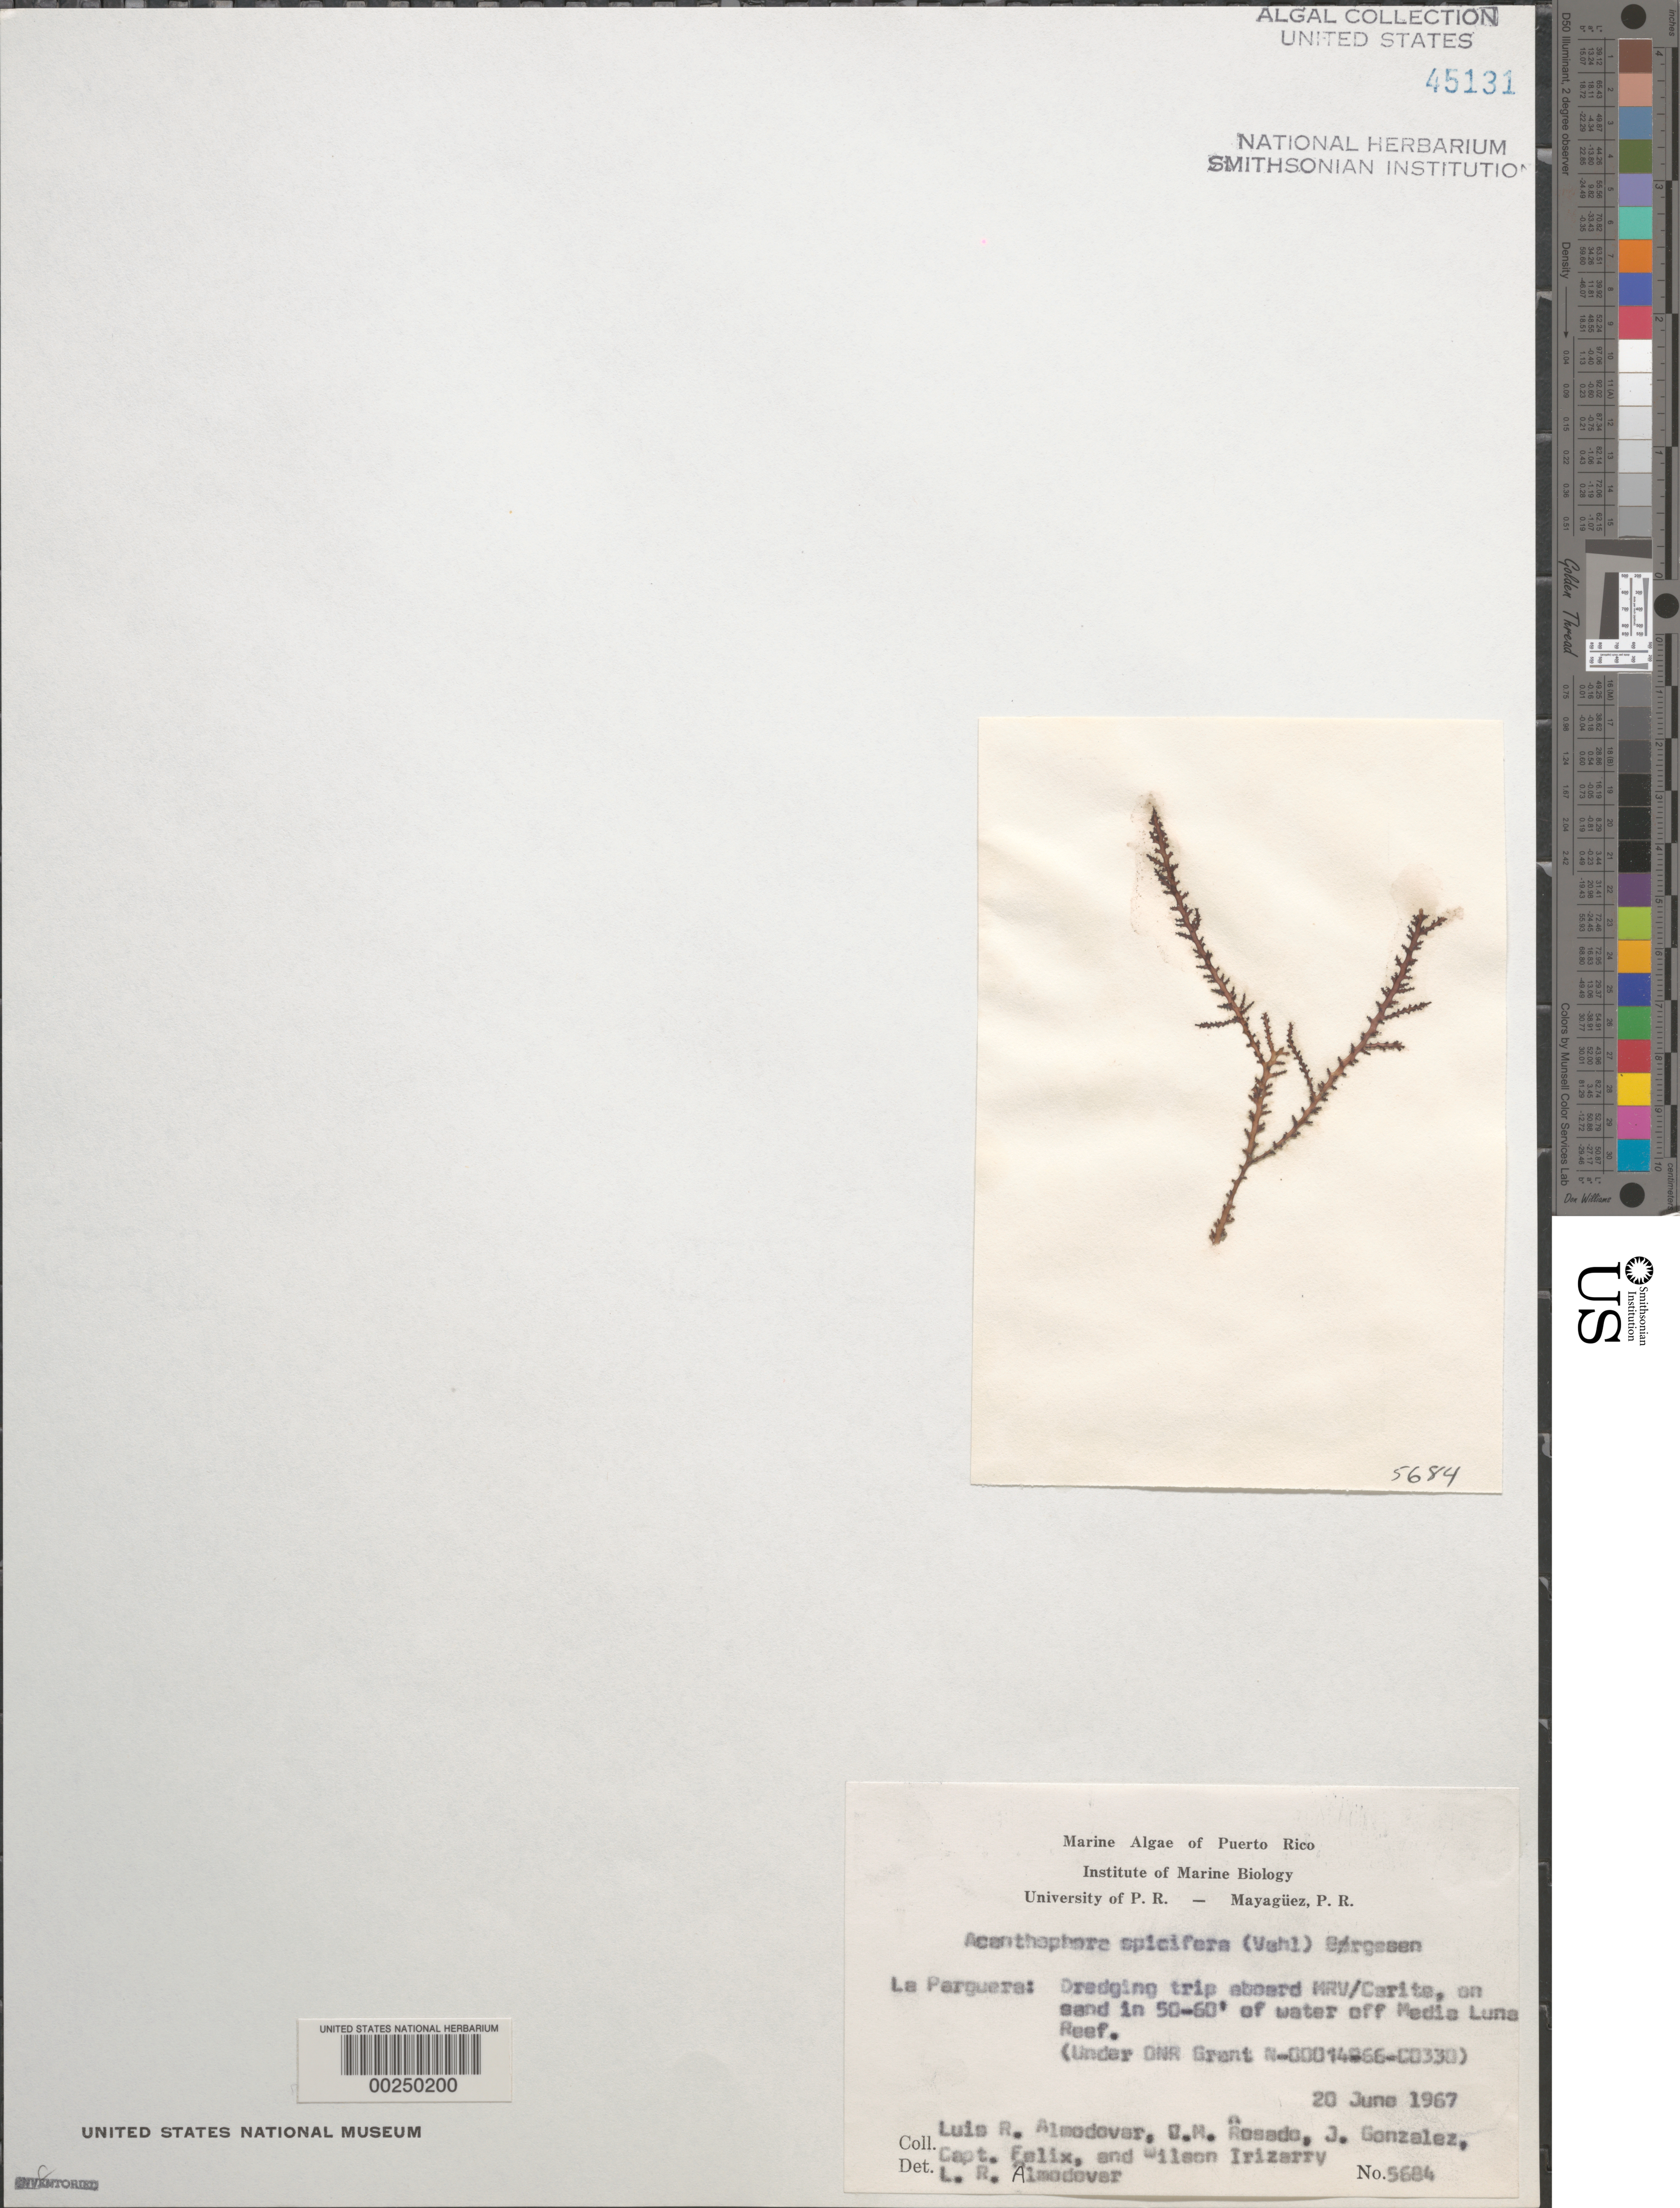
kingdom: Plantae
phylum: Rhodophyta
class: Florideophyceae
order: Ceramiales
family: Rhodomelaceae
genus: Acanthophora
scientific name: Acanthophora spicifera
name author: (Vahl) Børgesen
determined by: Almodovar, L. R.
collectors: L. Almodovar, V. Rosado, J. Gonzalez, C. Felix & W. Irizarry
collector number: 5684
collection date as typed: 20 Jun 1967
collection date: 1967-06-20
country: Puerto Rico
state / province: Lajas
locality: La Parguera, off Media Luna Reef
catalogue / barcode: US 45131